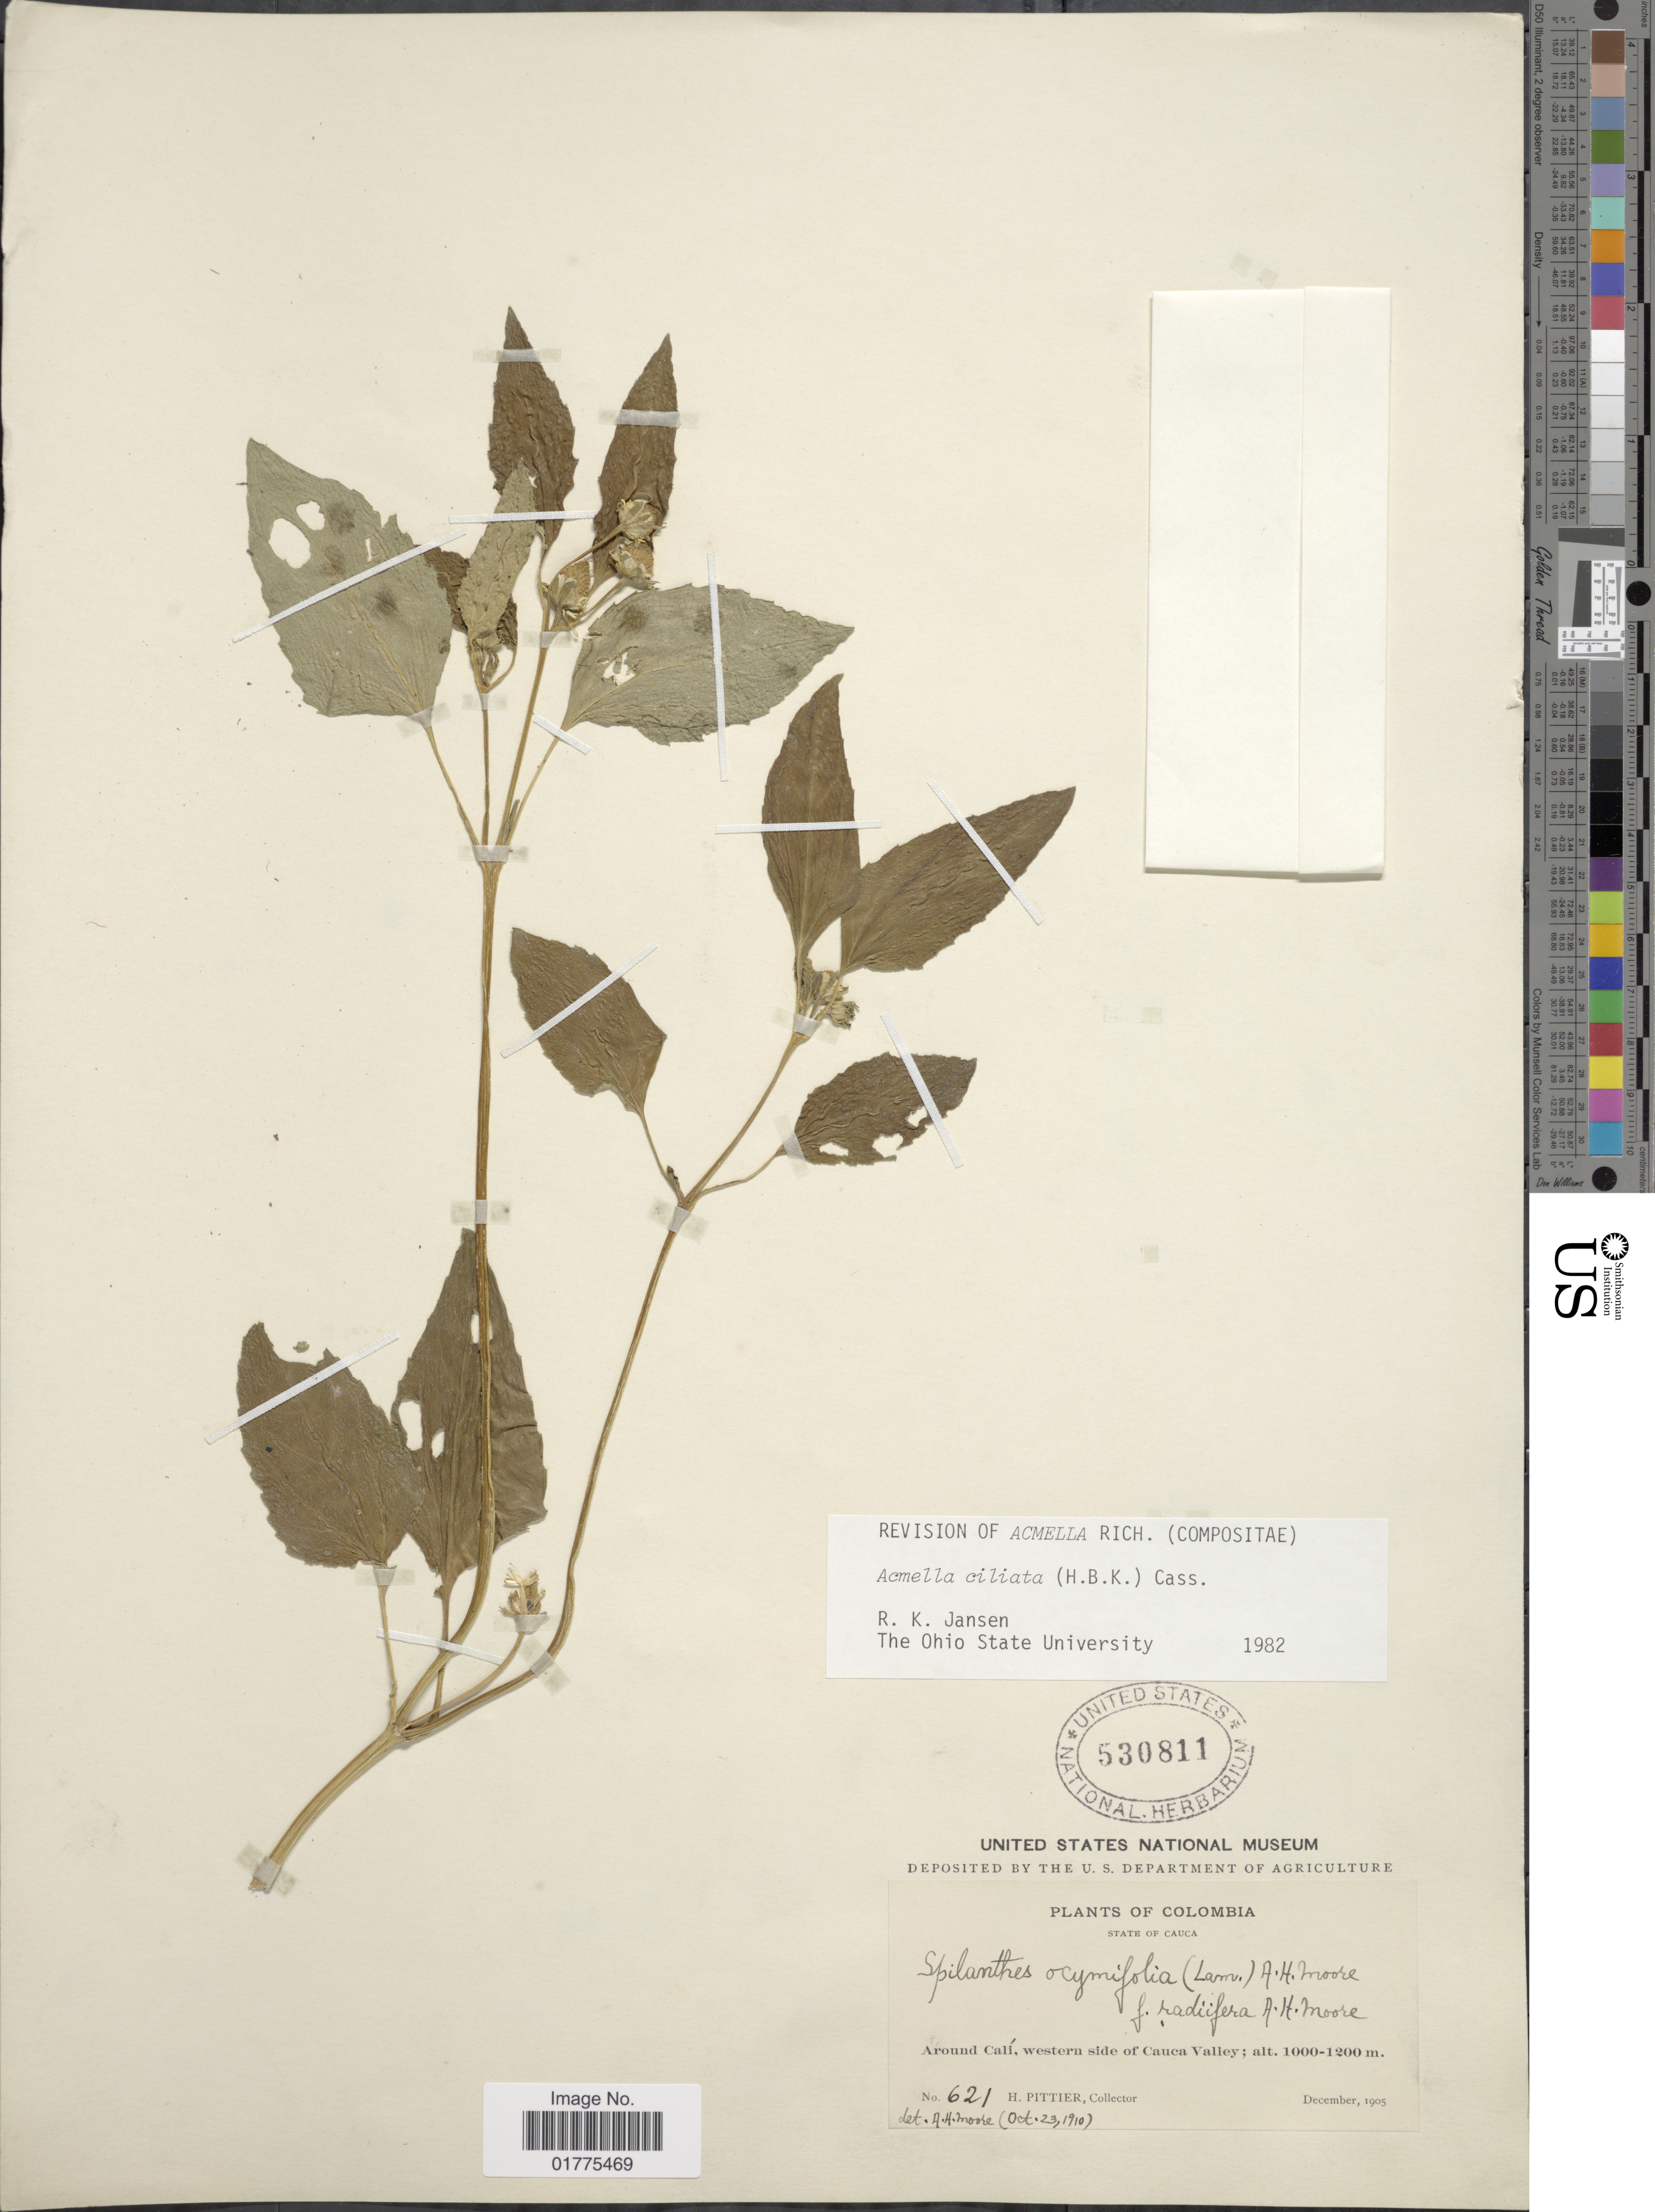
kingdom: Plantae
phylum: Tracheophyta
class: Magnoliopsida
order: Asterales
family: Asteraceae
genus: Acmella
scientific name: Acmella ciliata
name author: (Kunth) Cass.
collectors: H. F. Pittier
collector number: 621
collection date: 1905-12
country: Colombia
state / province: Cauca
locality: Around Cali, western side of Cauca Valley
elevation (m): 1000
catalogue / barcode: US 530811